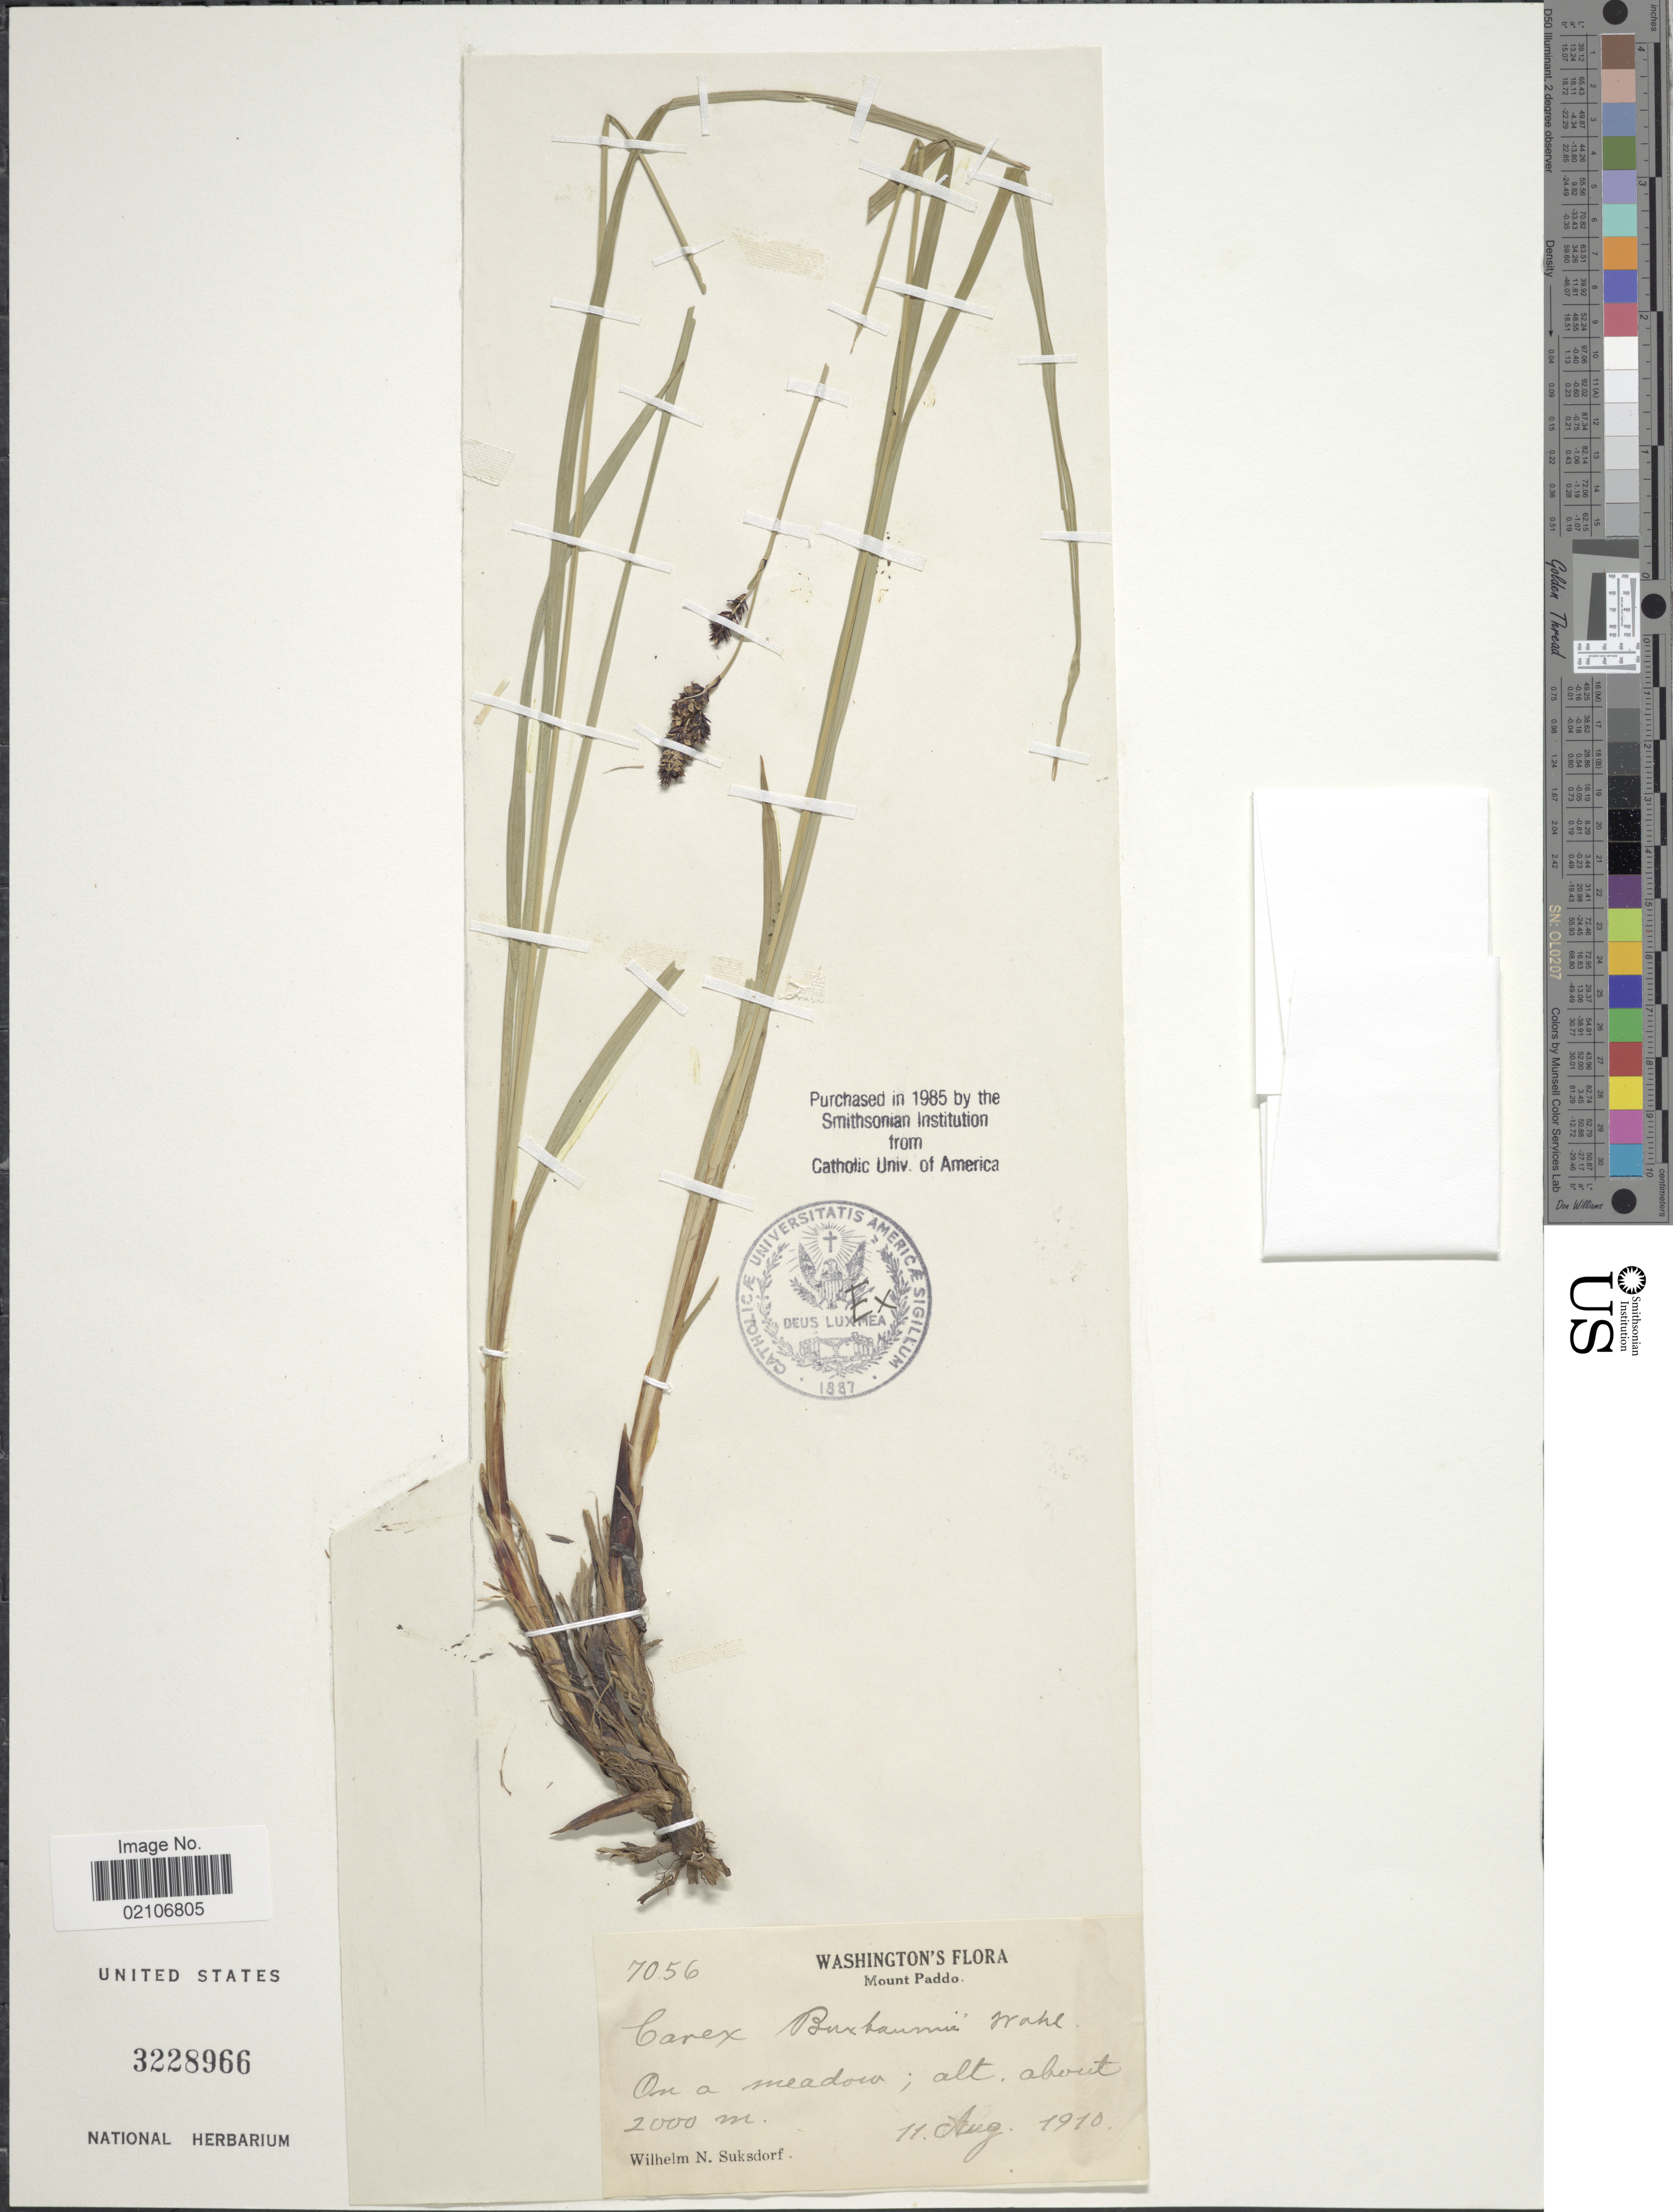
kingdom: Plantae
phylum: Tracheophyta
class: Liliopsida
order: Poales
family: Cyperaceae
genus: Carex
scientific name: Carex buxbaumii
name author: Wahlenb.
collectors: W. N. Suksdorf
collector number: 7056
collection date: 1910-08-11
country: United States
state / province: Washington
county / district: Skamania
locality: Mount Paddo. On a meadow.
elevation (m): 2000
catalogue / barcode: US 3228966